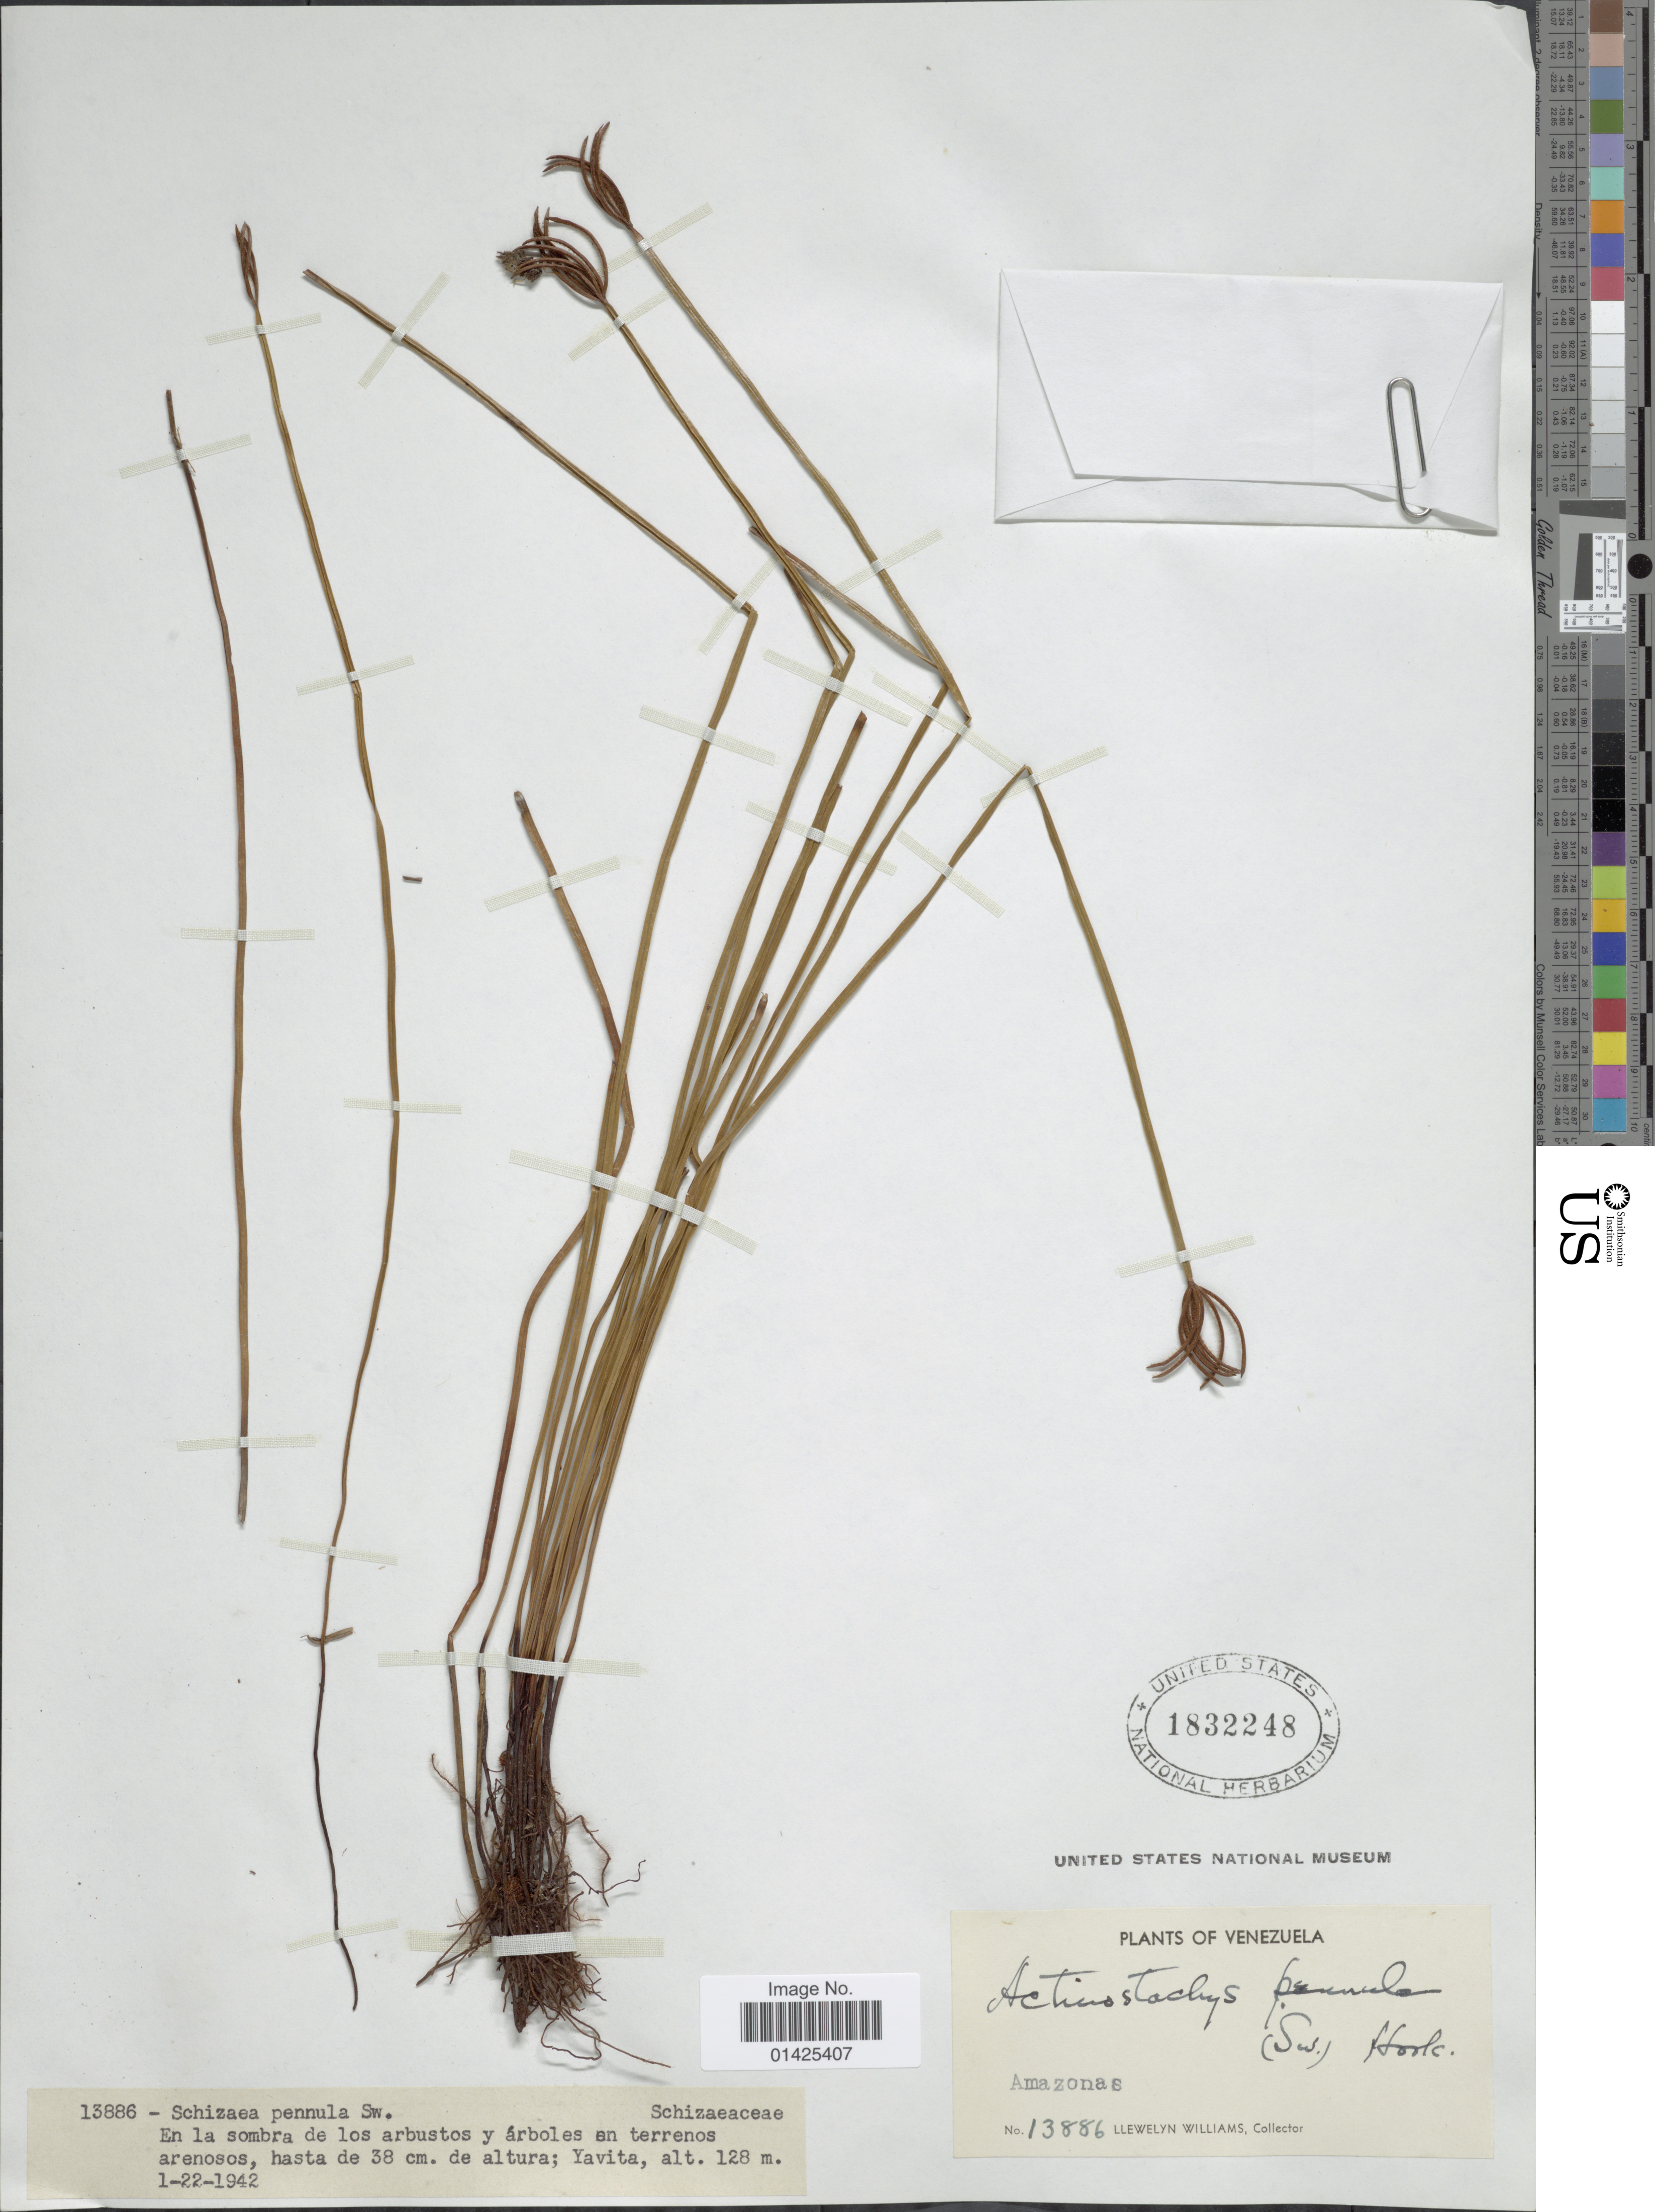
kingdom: Plantae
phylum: Tracheophyta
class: Polypodiopsida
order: Schizaeales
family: Schizaeaceae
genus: Actinostachys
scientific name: Actinostachys pennula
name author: (Sw.) Hook.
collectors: Ll. Williams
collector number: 13886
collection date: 1942-11-22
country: Venezuela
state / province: Amazonas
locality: Yavita.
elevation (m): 128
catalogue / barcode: US 1832248